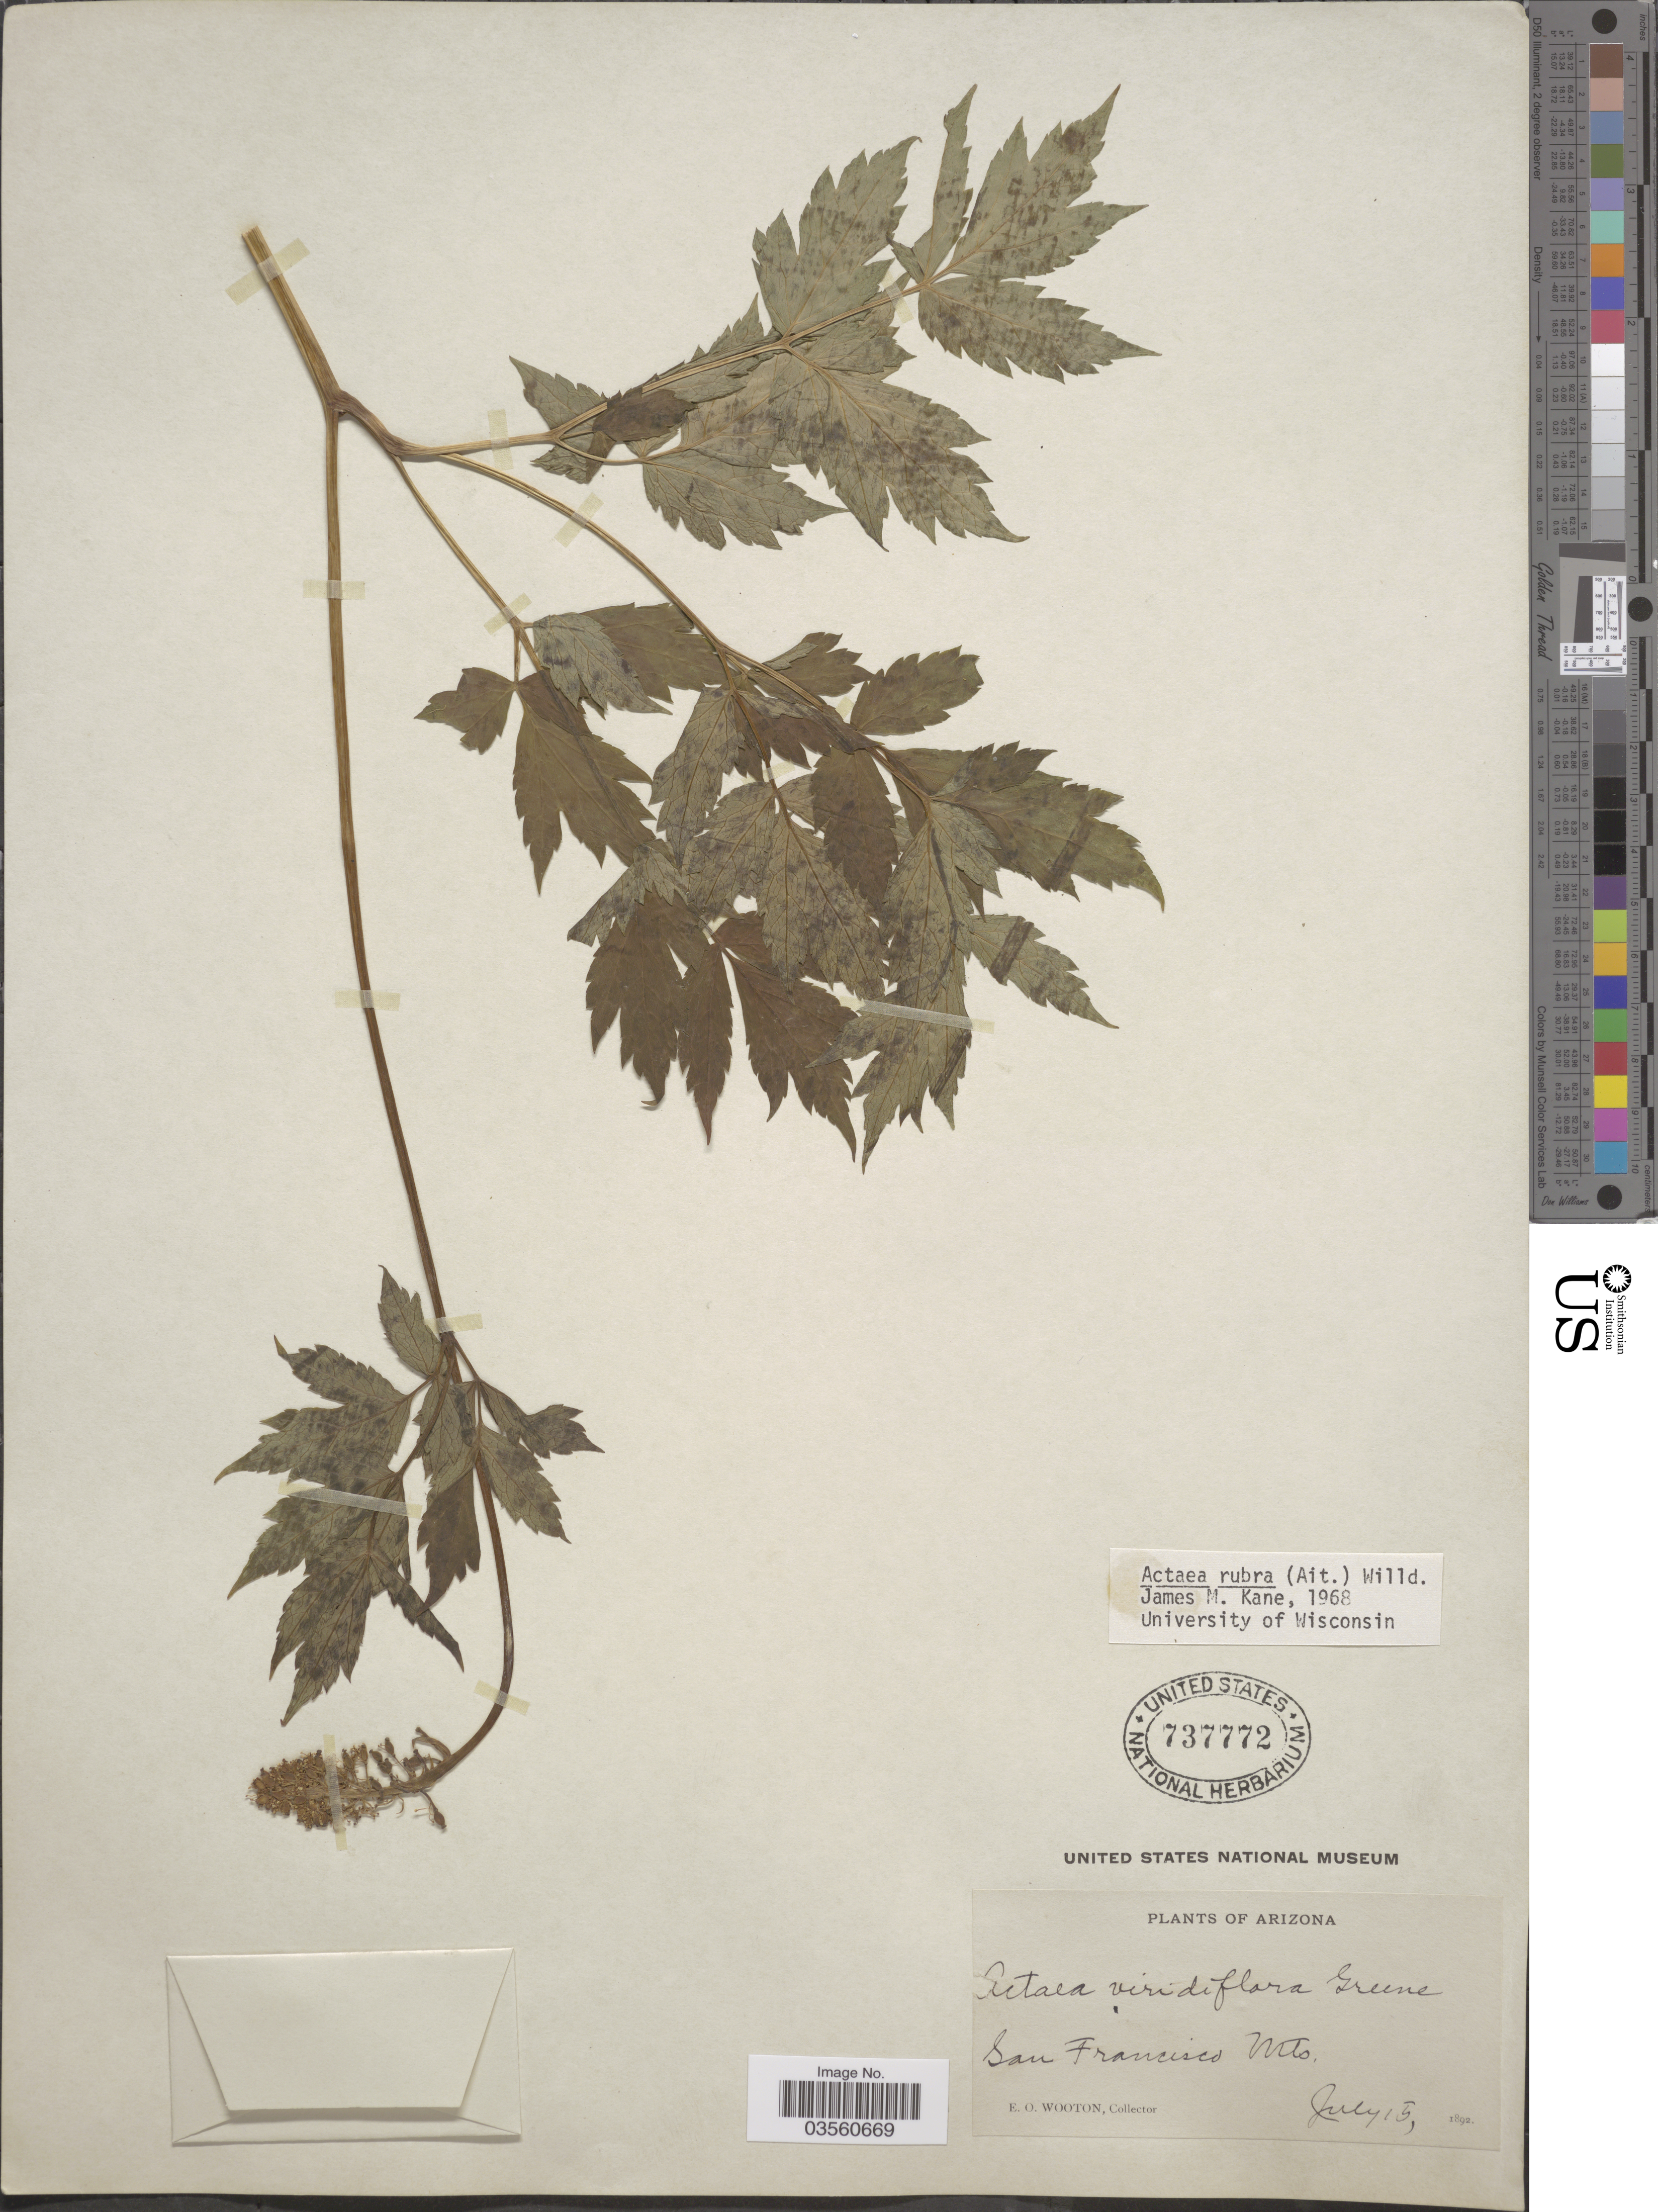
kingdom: Plantae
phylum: Tracheophyta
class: Magnoliopsida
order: Ranunculales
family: Ranunculaceae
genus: Actaea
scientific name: Actaea rubra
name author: (Aiton) Willd.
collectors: E. O. Wooton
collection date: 1892-07-15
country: United States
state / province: Arizona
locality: San Francisco Mts.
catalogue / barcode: US 737772